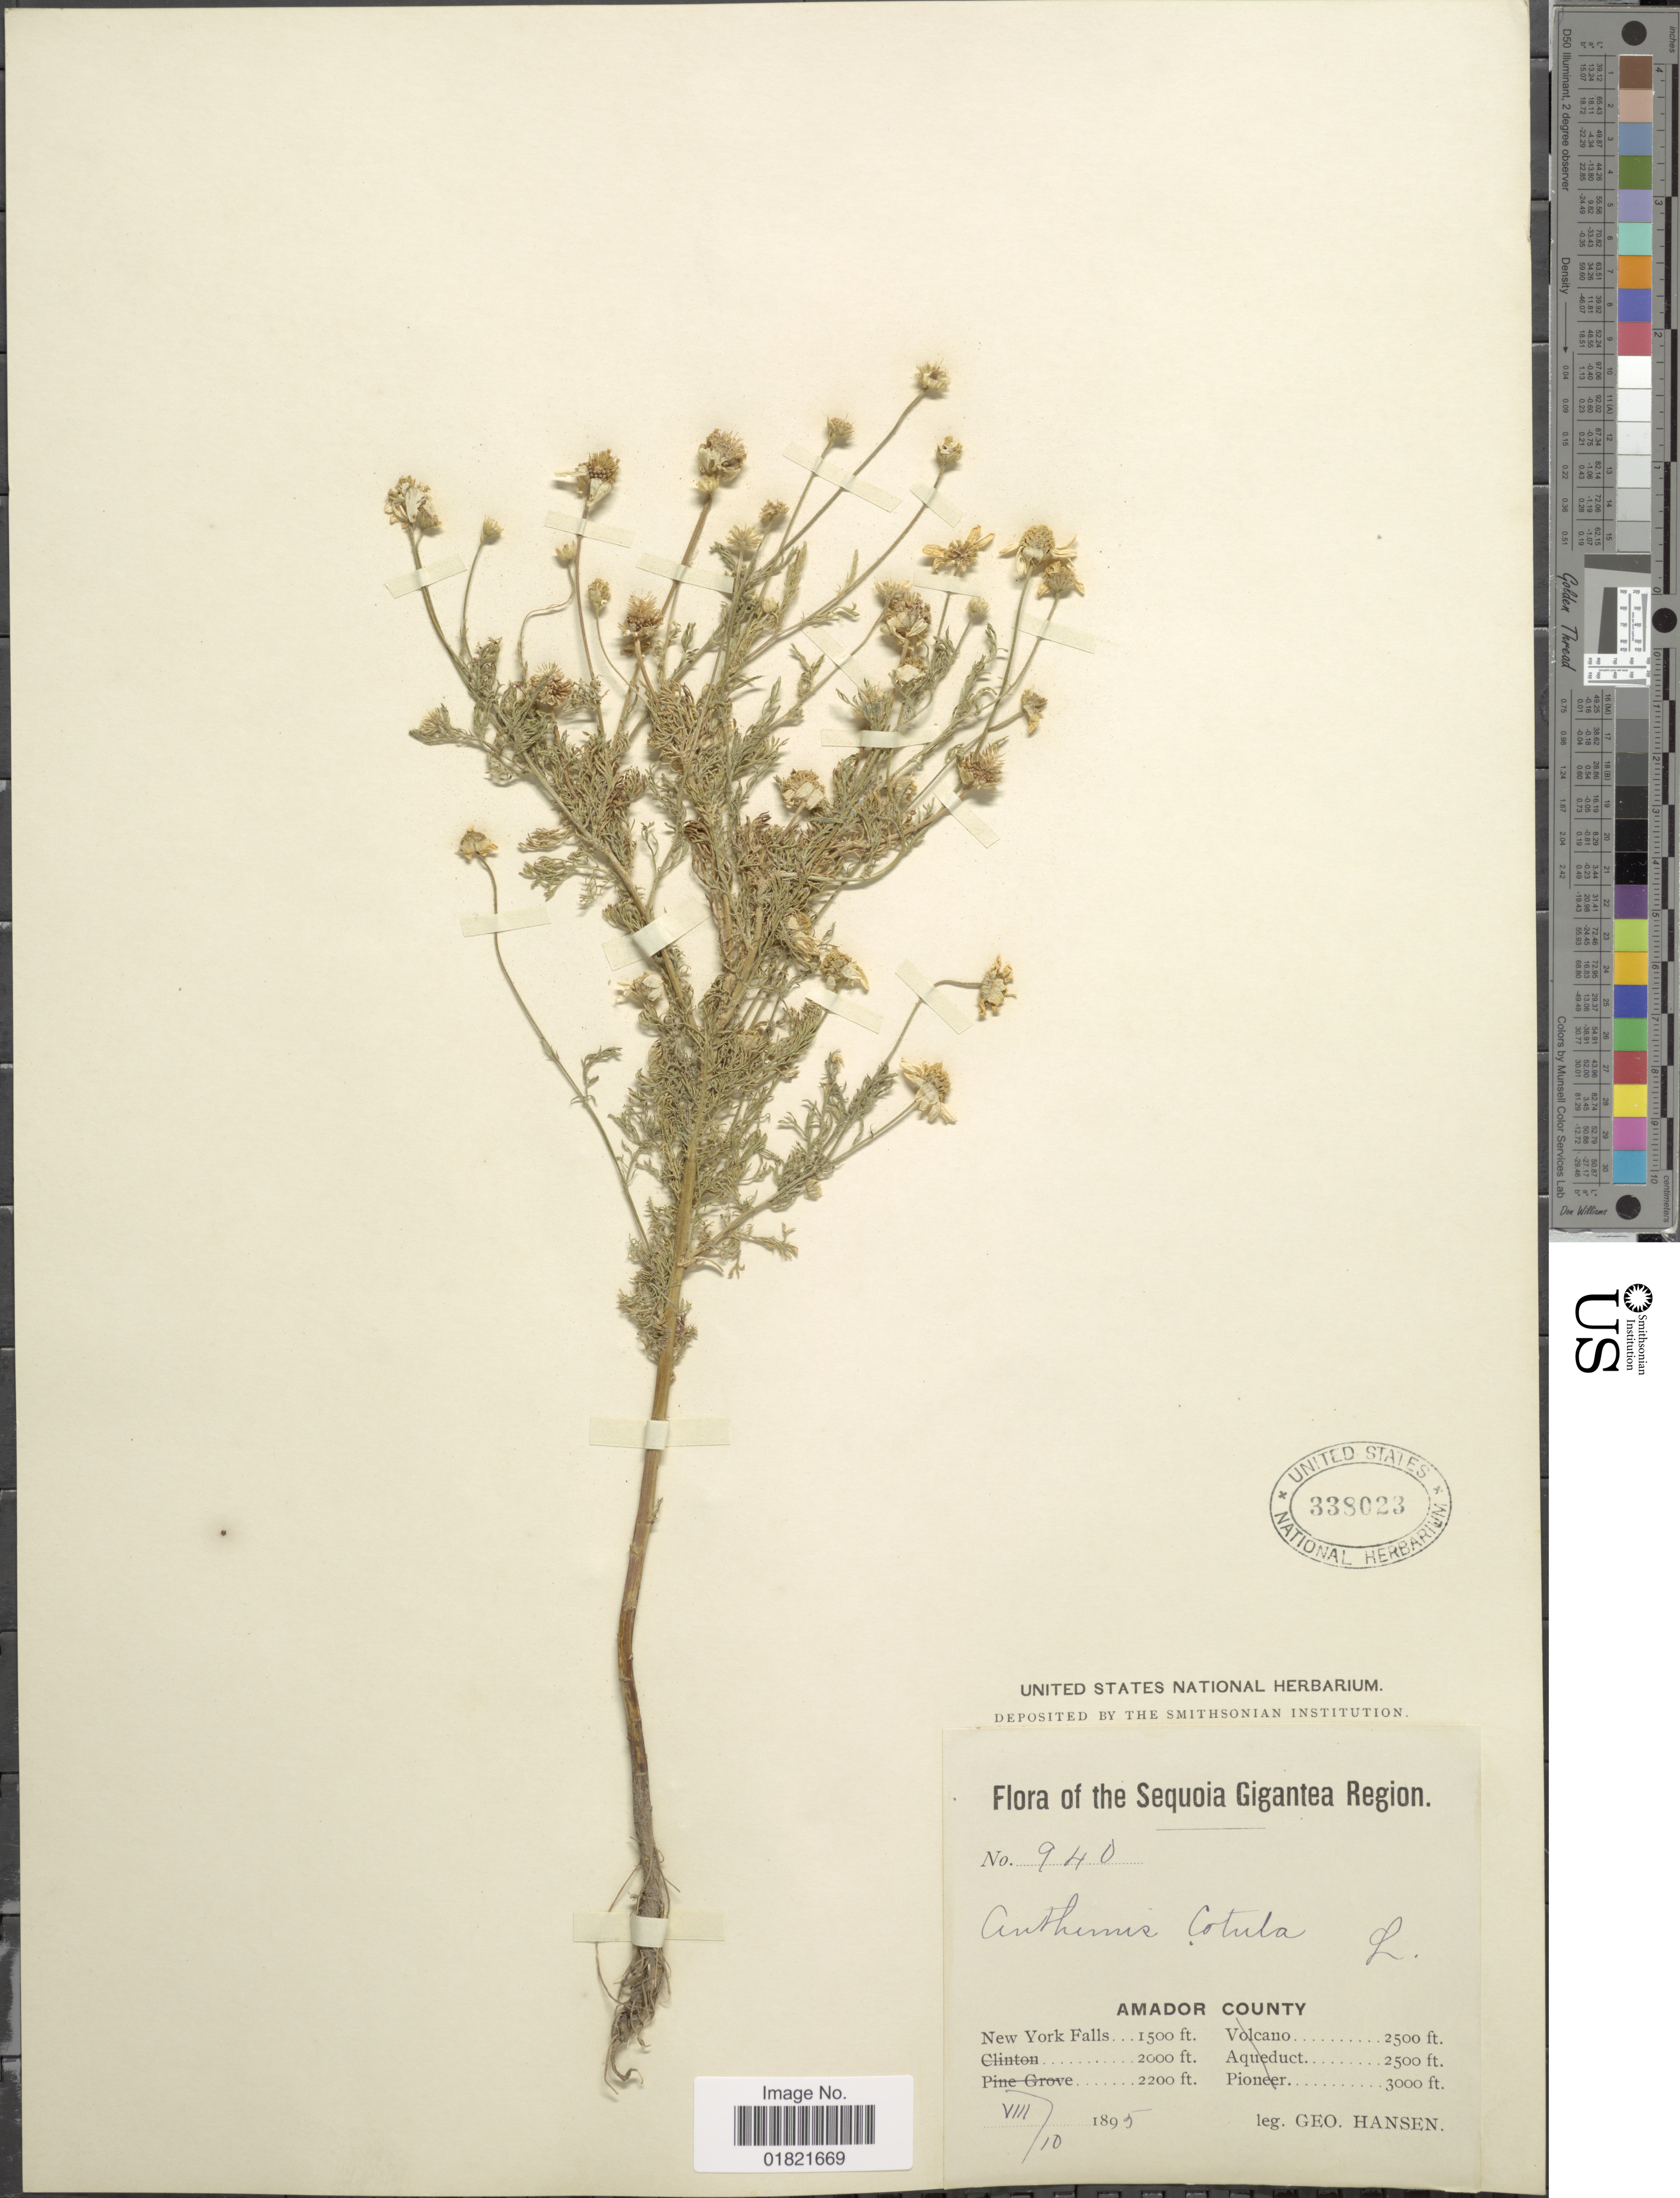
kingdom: Plantae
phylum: Tracheophyta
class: Magnoliopsida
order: Asterales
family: Asteraceae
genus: Anthemis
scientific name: Anthemis cotula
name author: L.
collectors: G. Hansen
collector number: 940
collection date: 1895-08-10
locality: Sequoia Gigantea Region, Amador County, New York Falls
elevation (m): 457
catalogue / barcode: US 338023